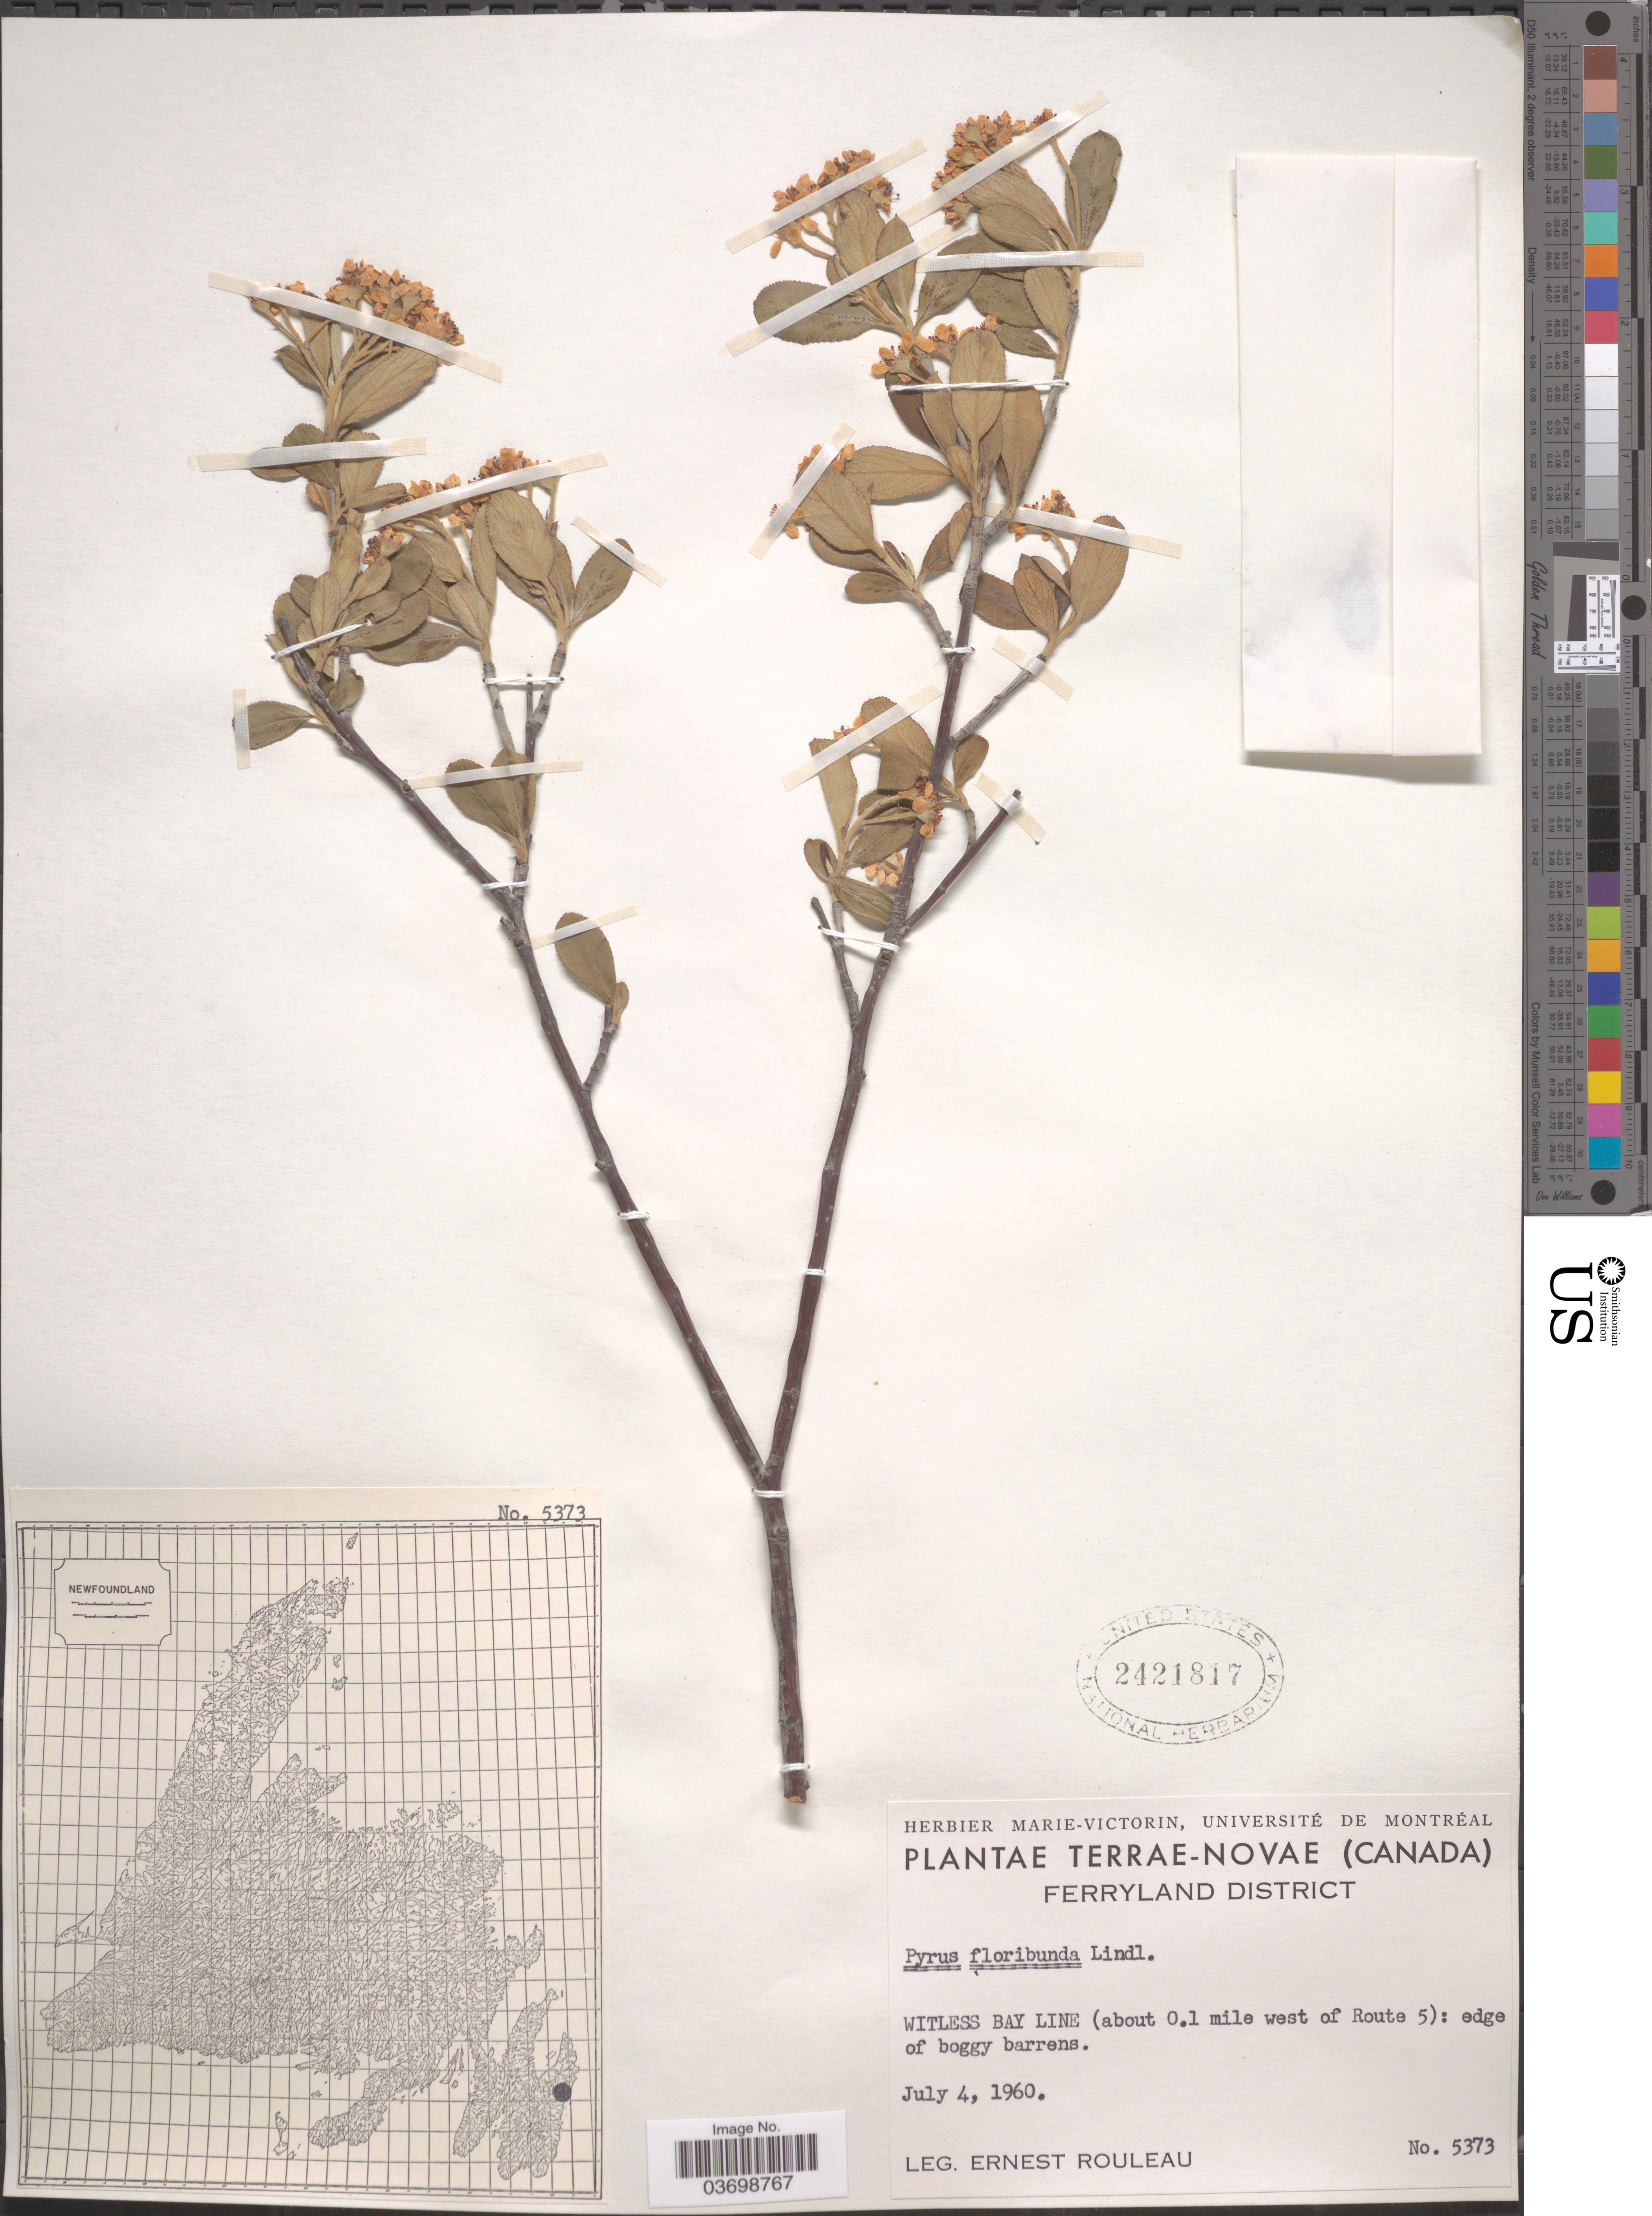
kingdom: Plantae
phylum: Tracheophyta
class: Magnoliopsida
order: Rosales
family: Rosaceae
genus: Aronia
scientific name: Aronia x prunifolia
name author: (Marshall) Rehder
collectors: E. Rouleau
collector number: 5373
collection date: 1960-07-04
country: Canada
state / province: Newfoundland and Labrador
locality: Terrae-Novae. Ferryland District. Witless Bay Line (about 0.1 mile west of Route 5).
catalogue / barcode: US 2421817